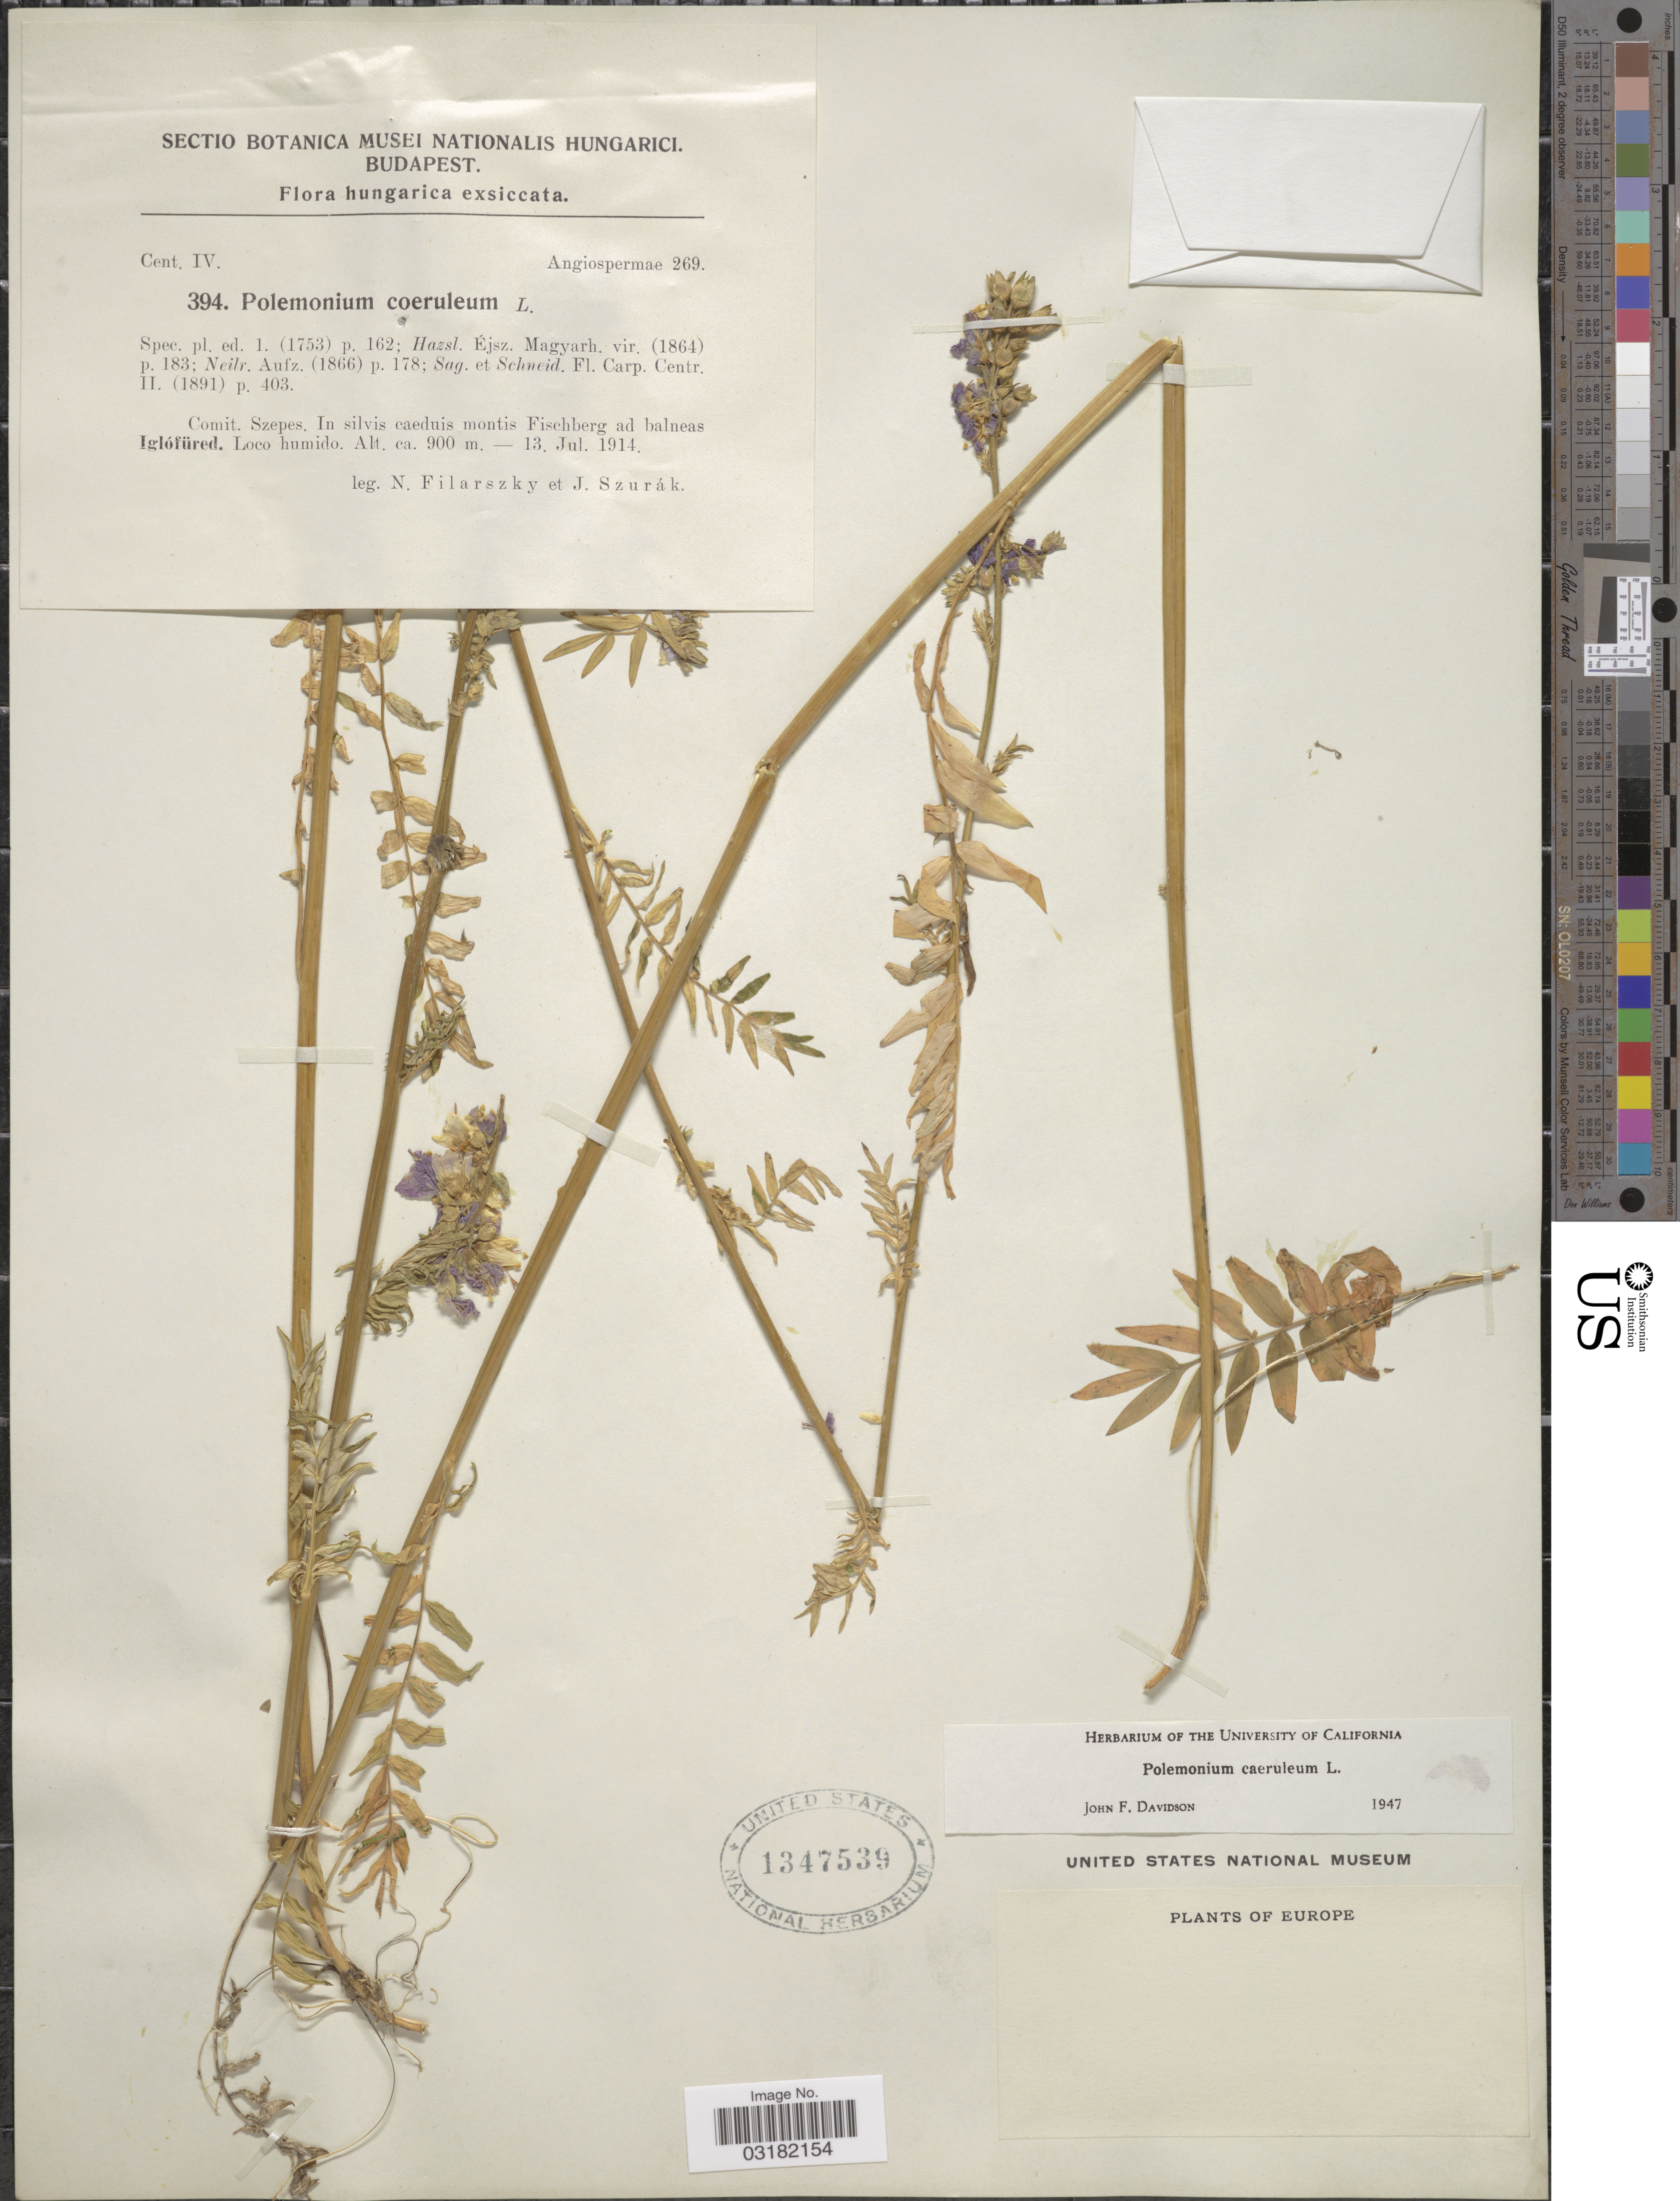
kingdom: Plantae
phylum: Tracheophyta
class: Magnoliopsida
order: Ericales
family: Polemoniaceae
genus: Polemonium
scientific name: Polemonium coeruleum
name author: L.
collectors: N. Filarszky & J. Szurak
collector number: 394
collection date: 1914-07-13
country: Hungary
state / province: Budapest, Capital District of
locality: Budapest. Comit. Szepes. In silvis caeduis montis Fischberg ad balneas Iglófüred. Loco humido.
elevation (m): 900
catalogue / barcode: US 1347539